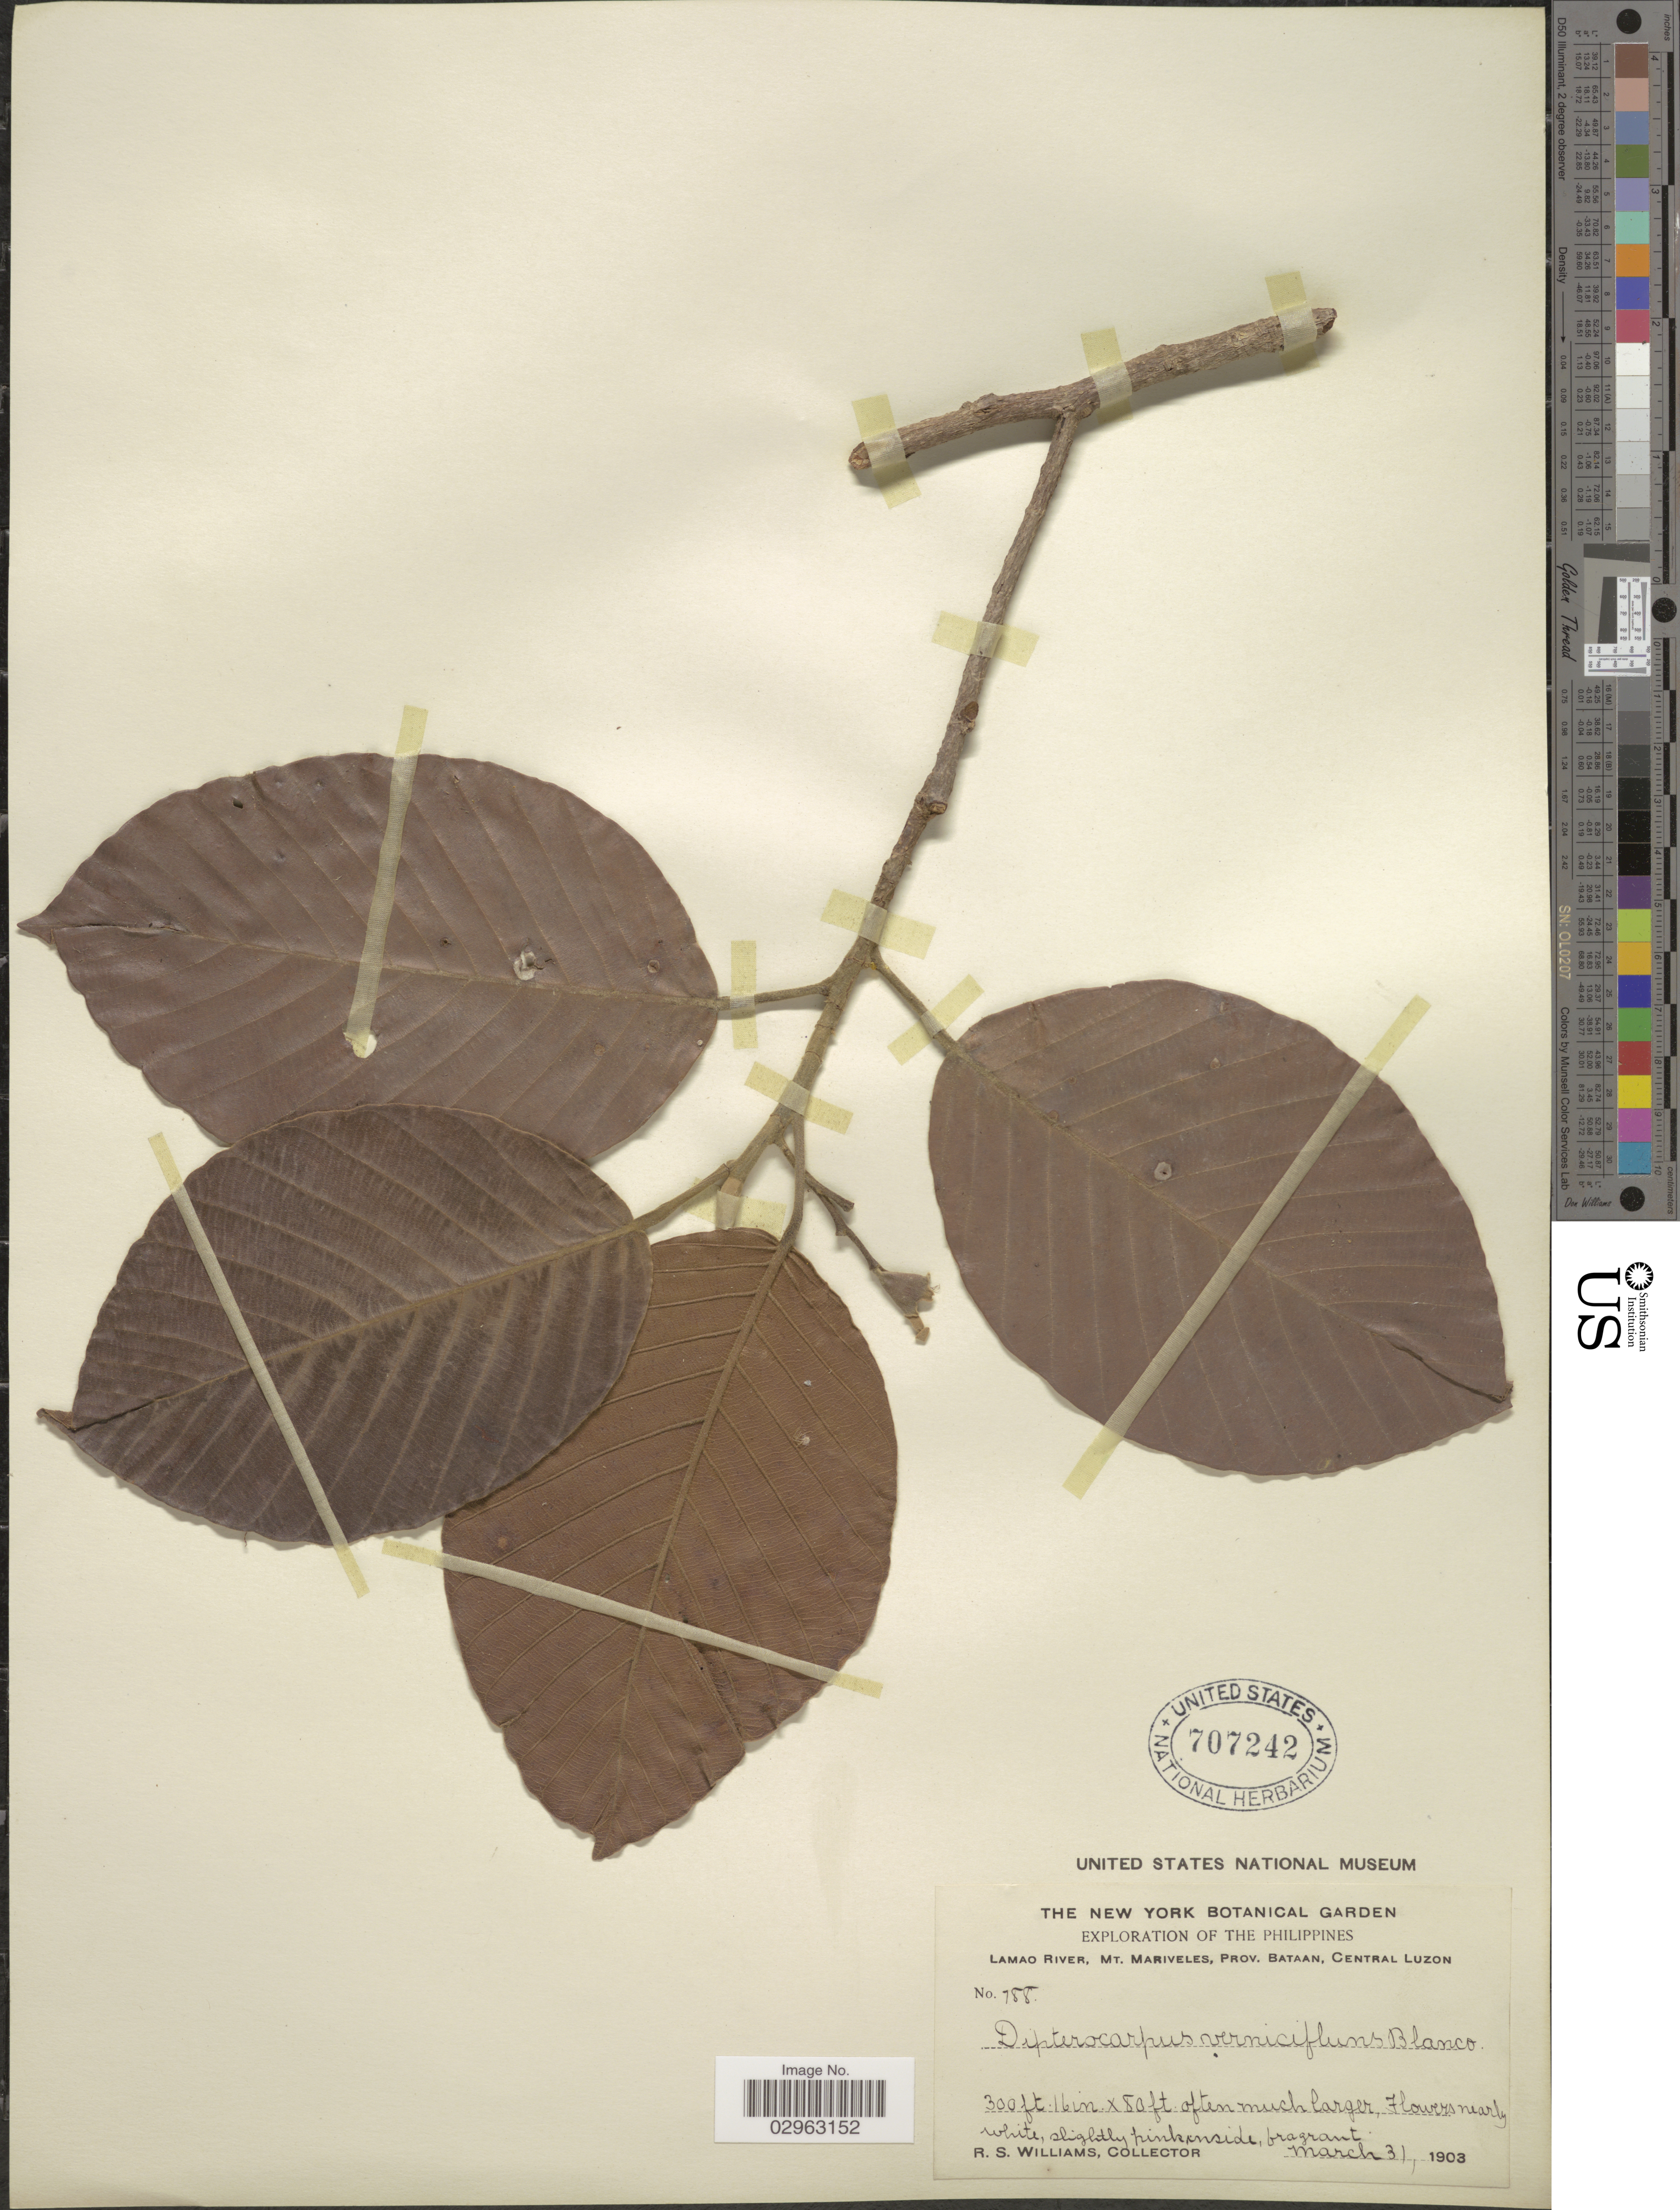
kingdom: Plantae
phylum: Tracheophyta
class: Magnoliopsida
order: Malvales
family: Dipterocarpaceae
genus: Dipterocarpus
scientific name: Dipterocarpus vernicifluus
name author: Blanco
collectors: R. S. Williams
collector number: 788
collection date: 1903-03-31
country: Philippines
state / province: Central Luzon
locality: Lamao River, Mt. Mariveles, Prov. Bataan, Central Luzon.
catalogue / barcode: US 707242